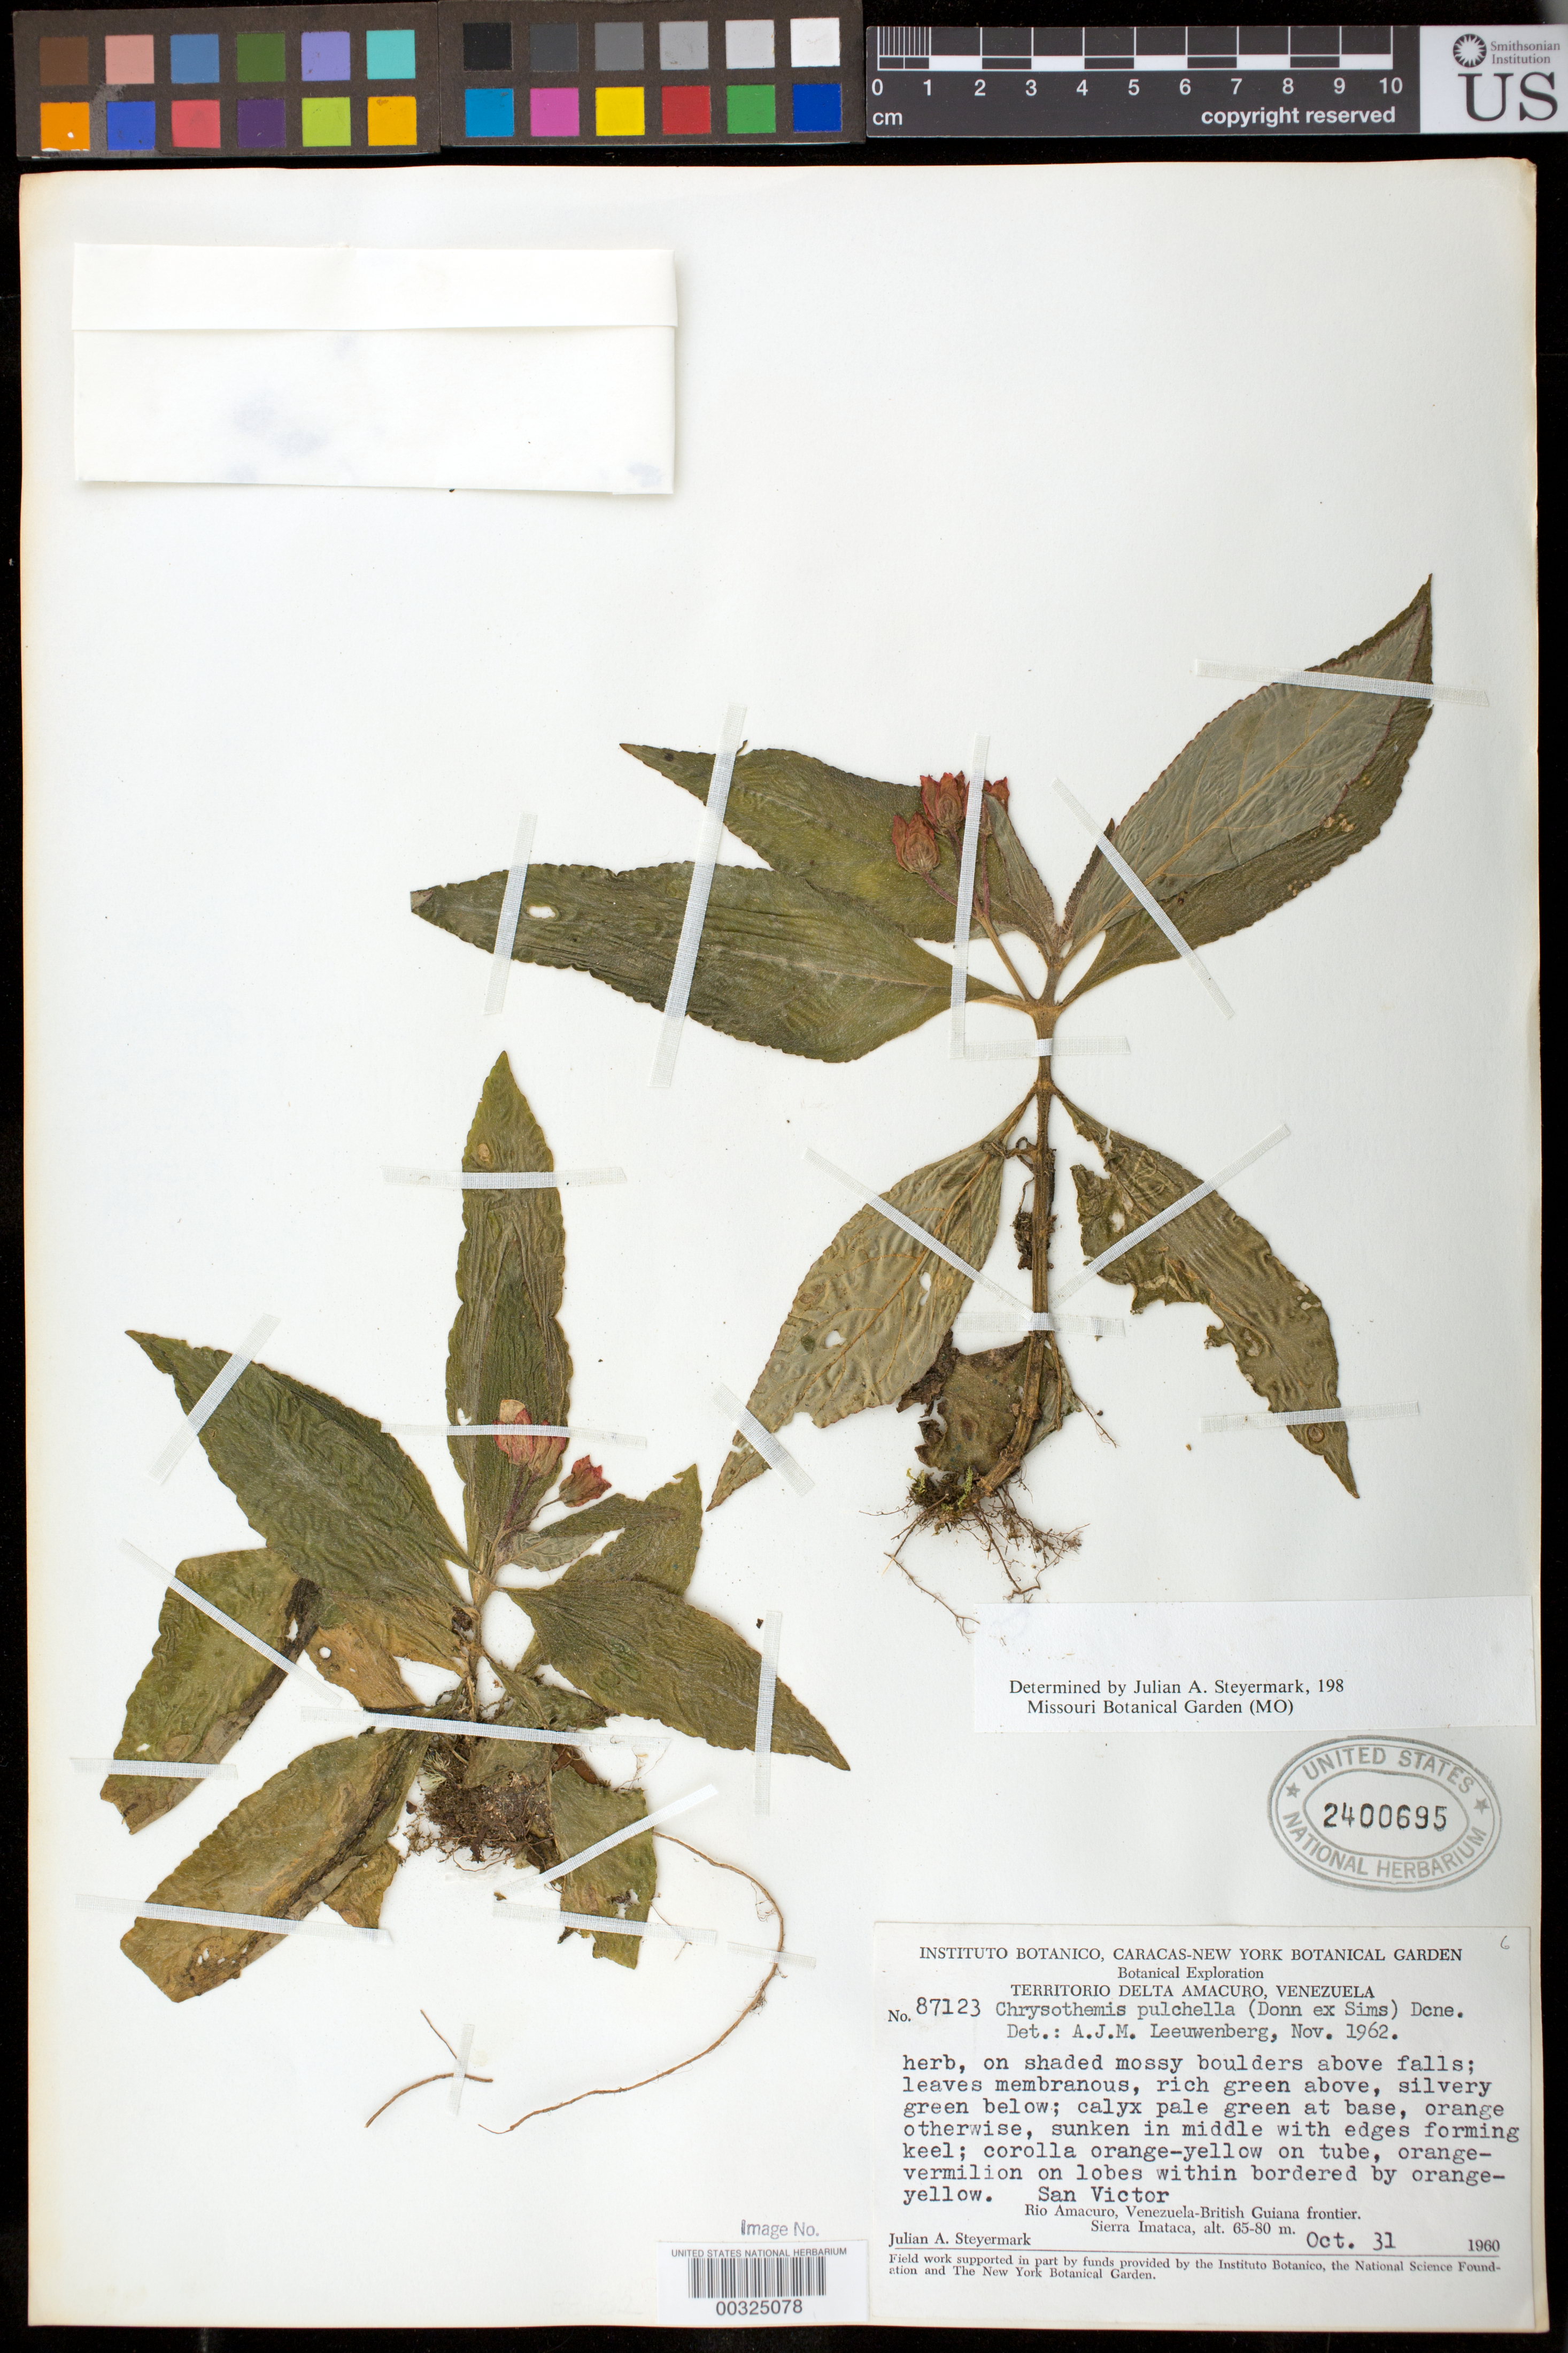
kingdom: Plantae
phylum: Tracheophyta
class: Magnoliopsida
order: Lamiales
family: Gesneriaceae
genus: Chrysothemis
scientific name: Chrysothemis pulchella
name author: (Donn ex Sims) Decne.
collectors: J. Steyermark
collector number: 87123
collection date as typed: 31 Oct 1960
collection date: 1960-10-31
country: Venezuela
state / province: Delta Amacuro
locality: San Victor, Rio Amacuro, Venezuela-British Guiana frontier, Sierra Imataca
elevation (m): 65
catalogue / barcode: US 2400695